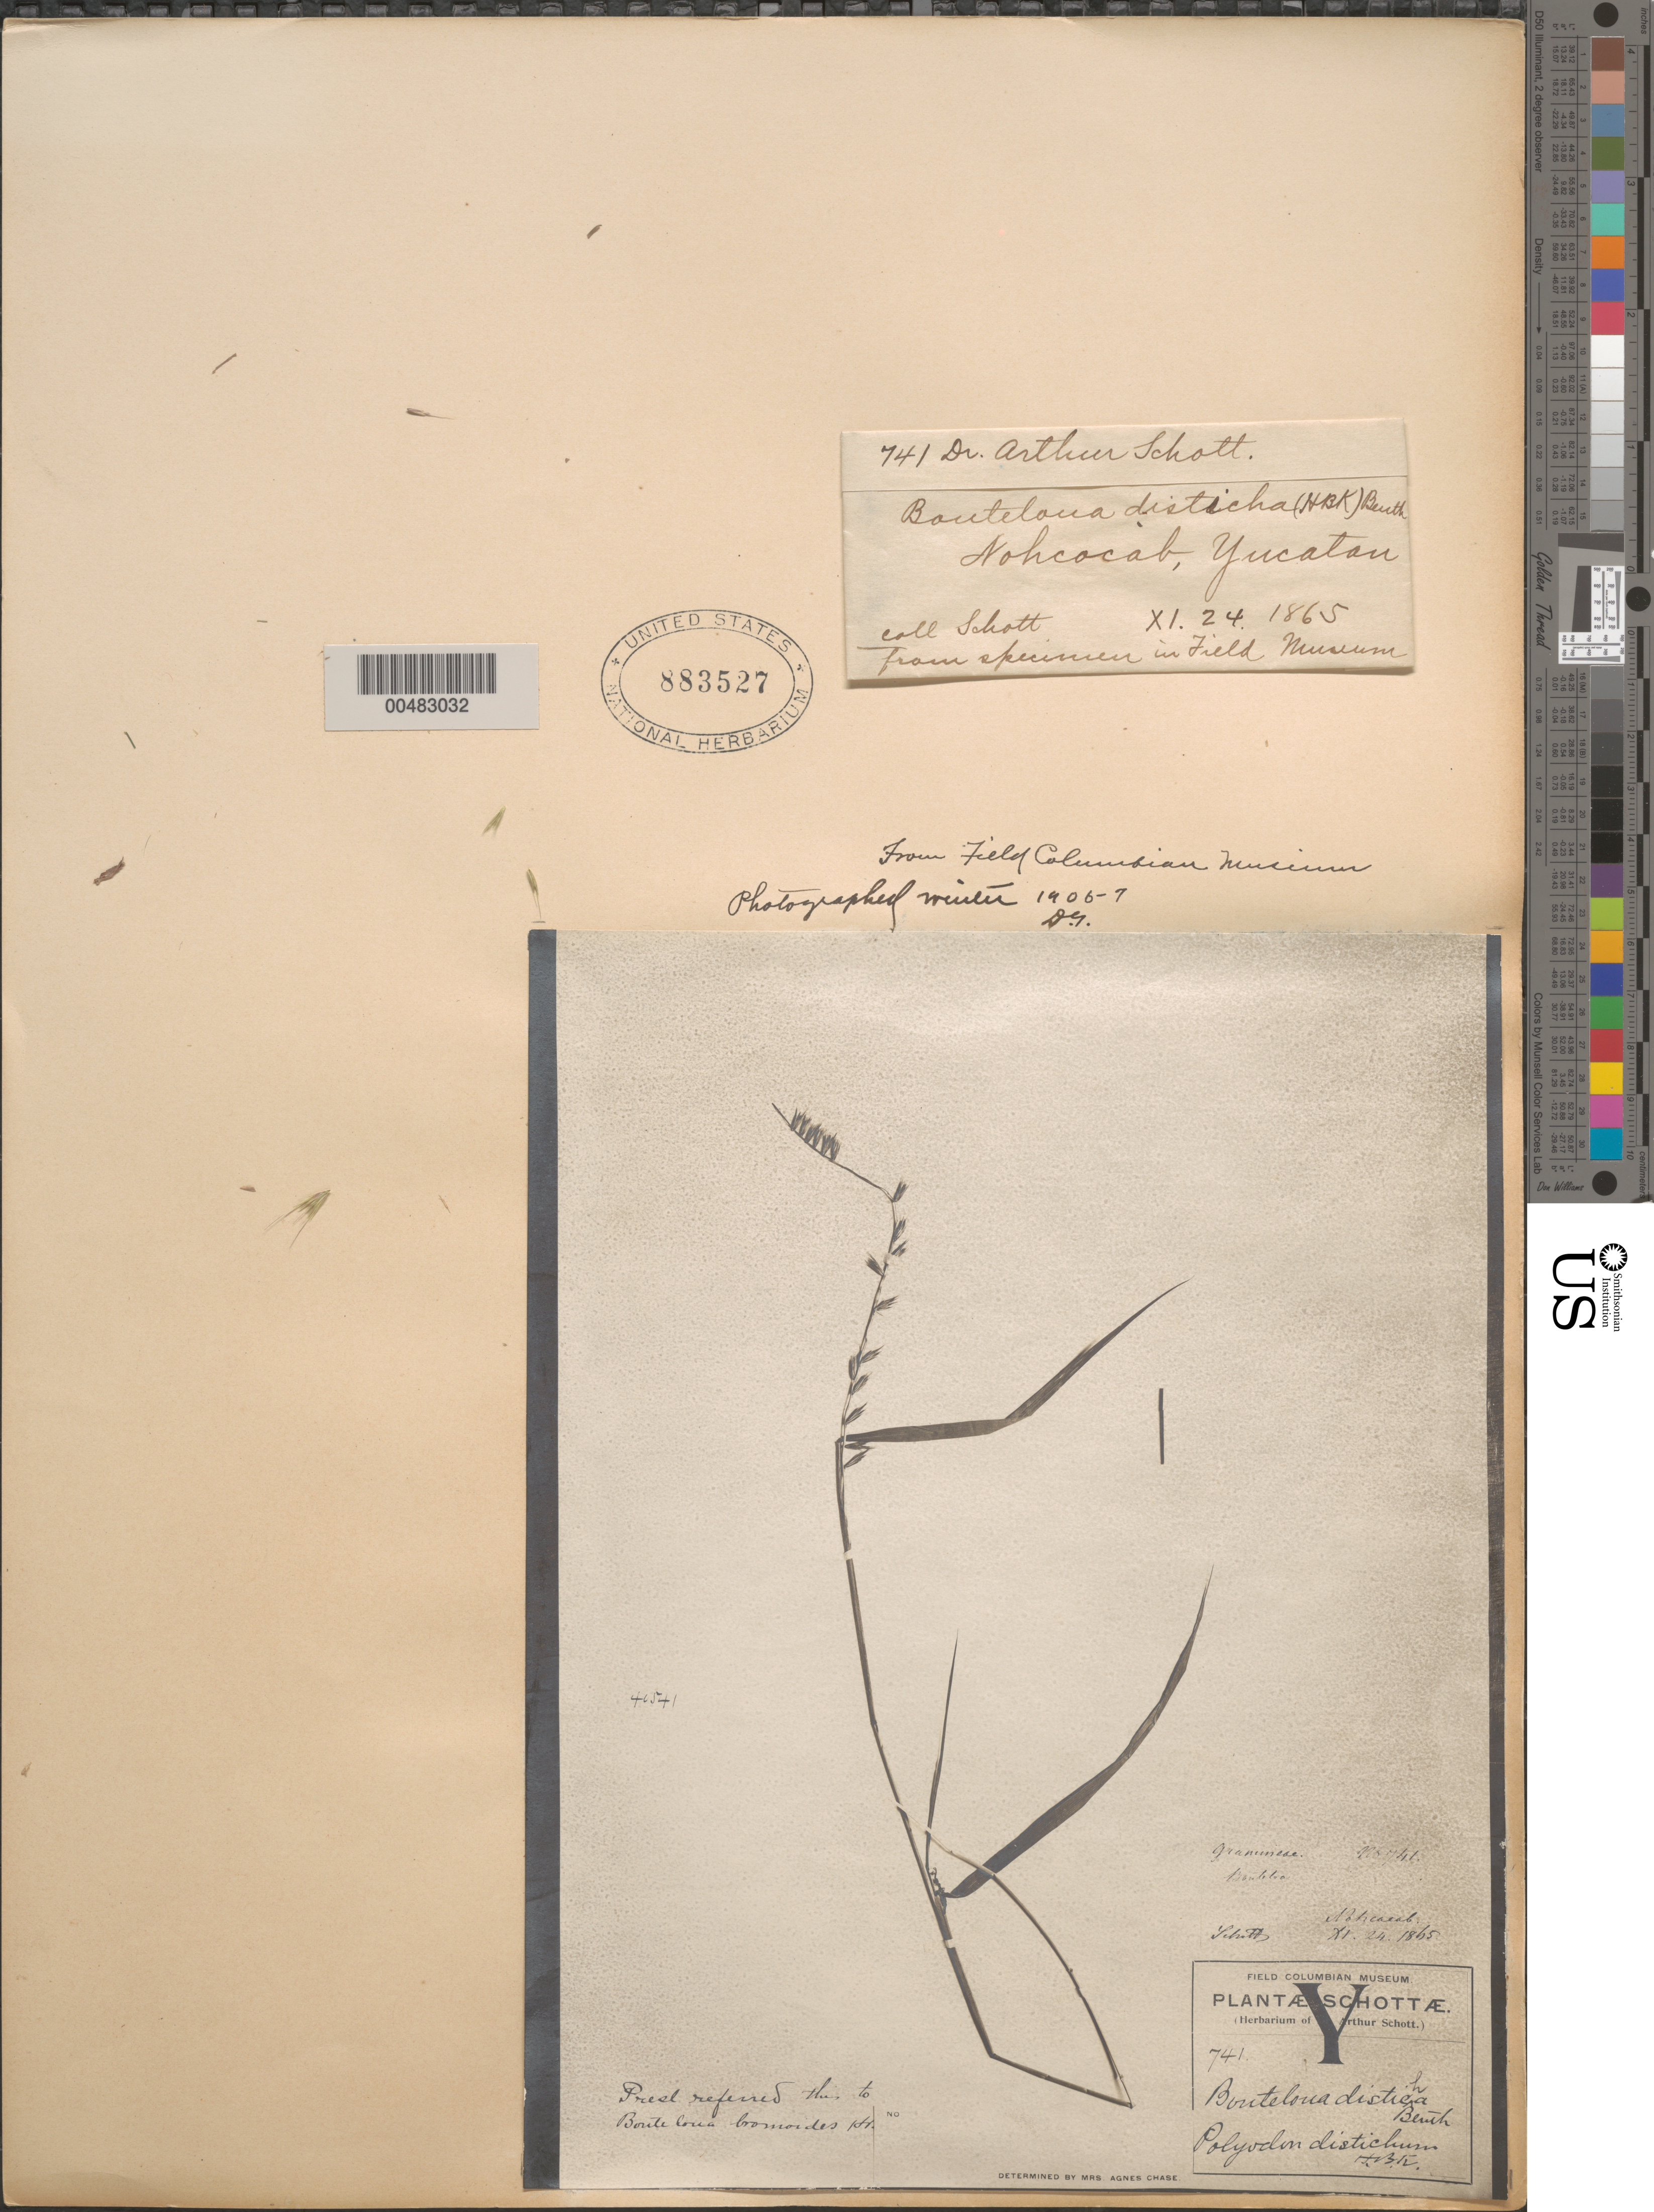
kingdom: Plantae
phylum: Tracheophyta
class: Liliopsida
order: Poales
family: Poaceae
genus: Bouteloua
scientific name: Bouteloua disticha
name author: (Kunth) Benth.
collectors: Schott, --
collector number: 741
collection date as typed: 24 Nov 1865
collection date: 1865-11-24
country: Mexico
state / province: Yucatan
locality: Nohcocab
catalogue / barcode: US 883527